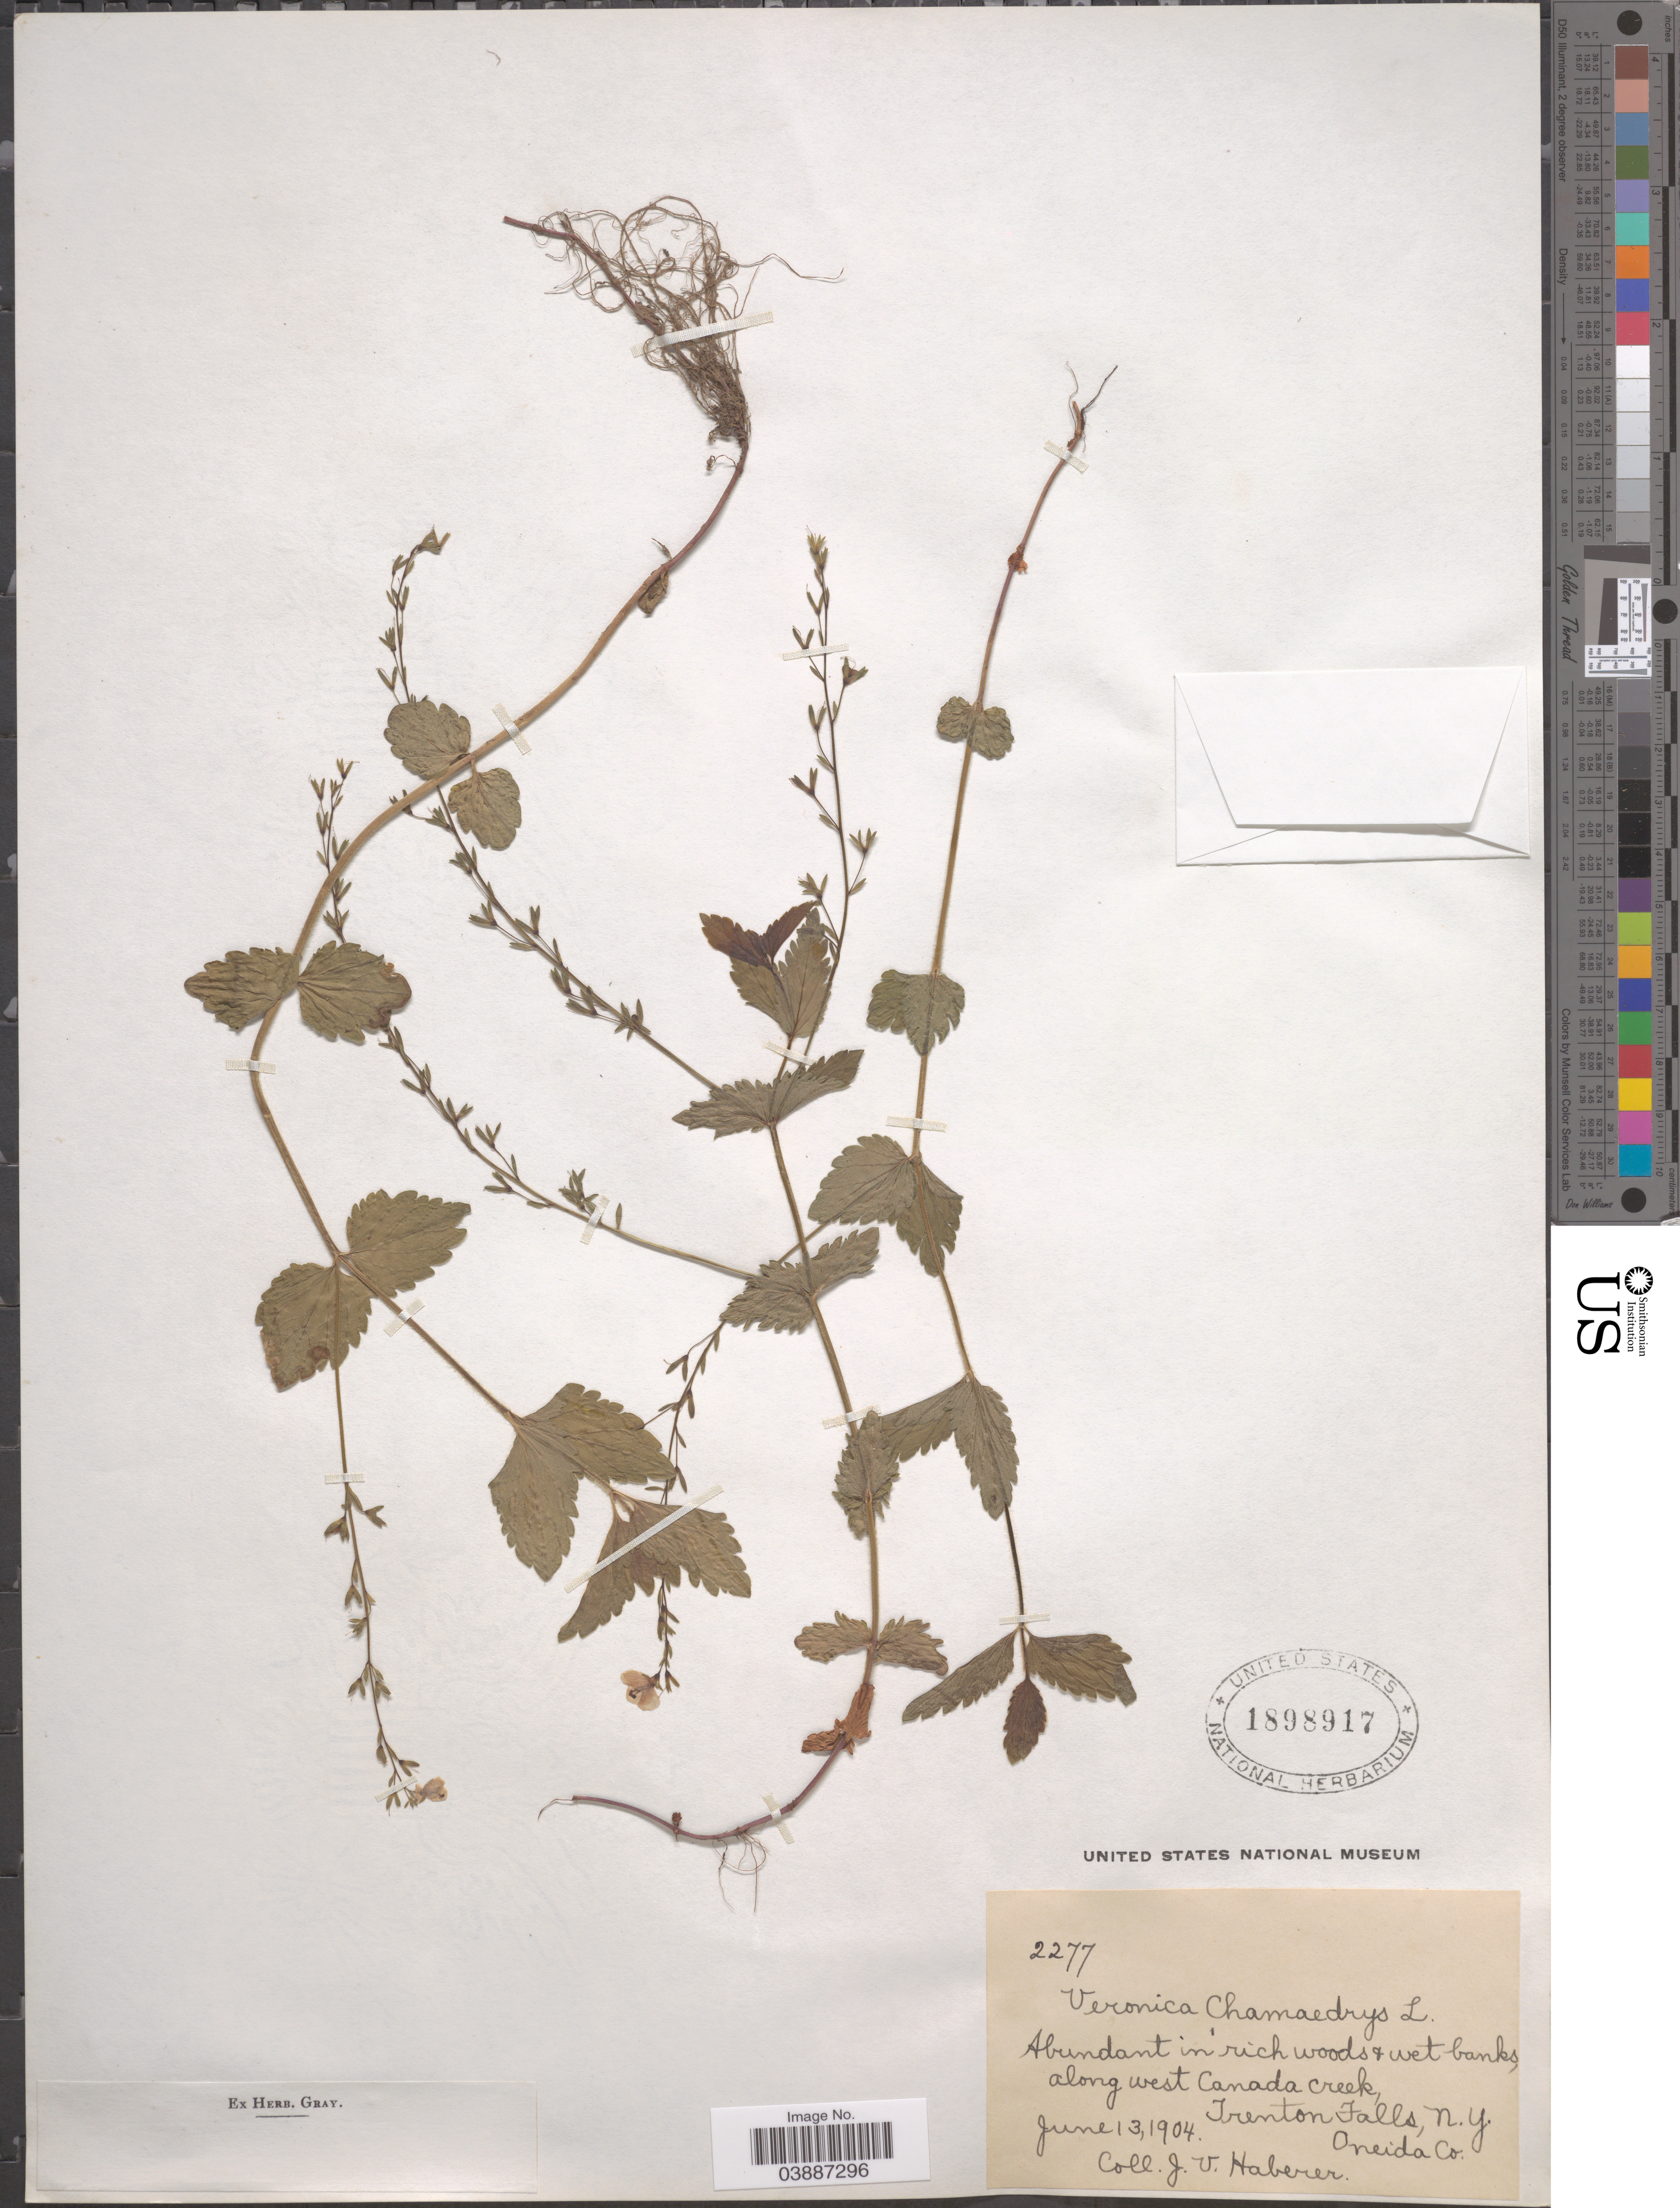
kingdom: Plantae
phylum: Tracheophyta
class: Magnoliopsida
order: Lamiales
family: Plantaginaceae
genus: Veronica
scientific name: Veronica chamaedrys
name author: L.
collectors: J. V. Haberer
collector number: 2277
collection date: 1904-06-13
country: United States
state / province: New York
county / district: Oneida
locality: Along west Canada Creek, Trenton Falls. Oneida Co.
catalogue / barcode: US 1898917